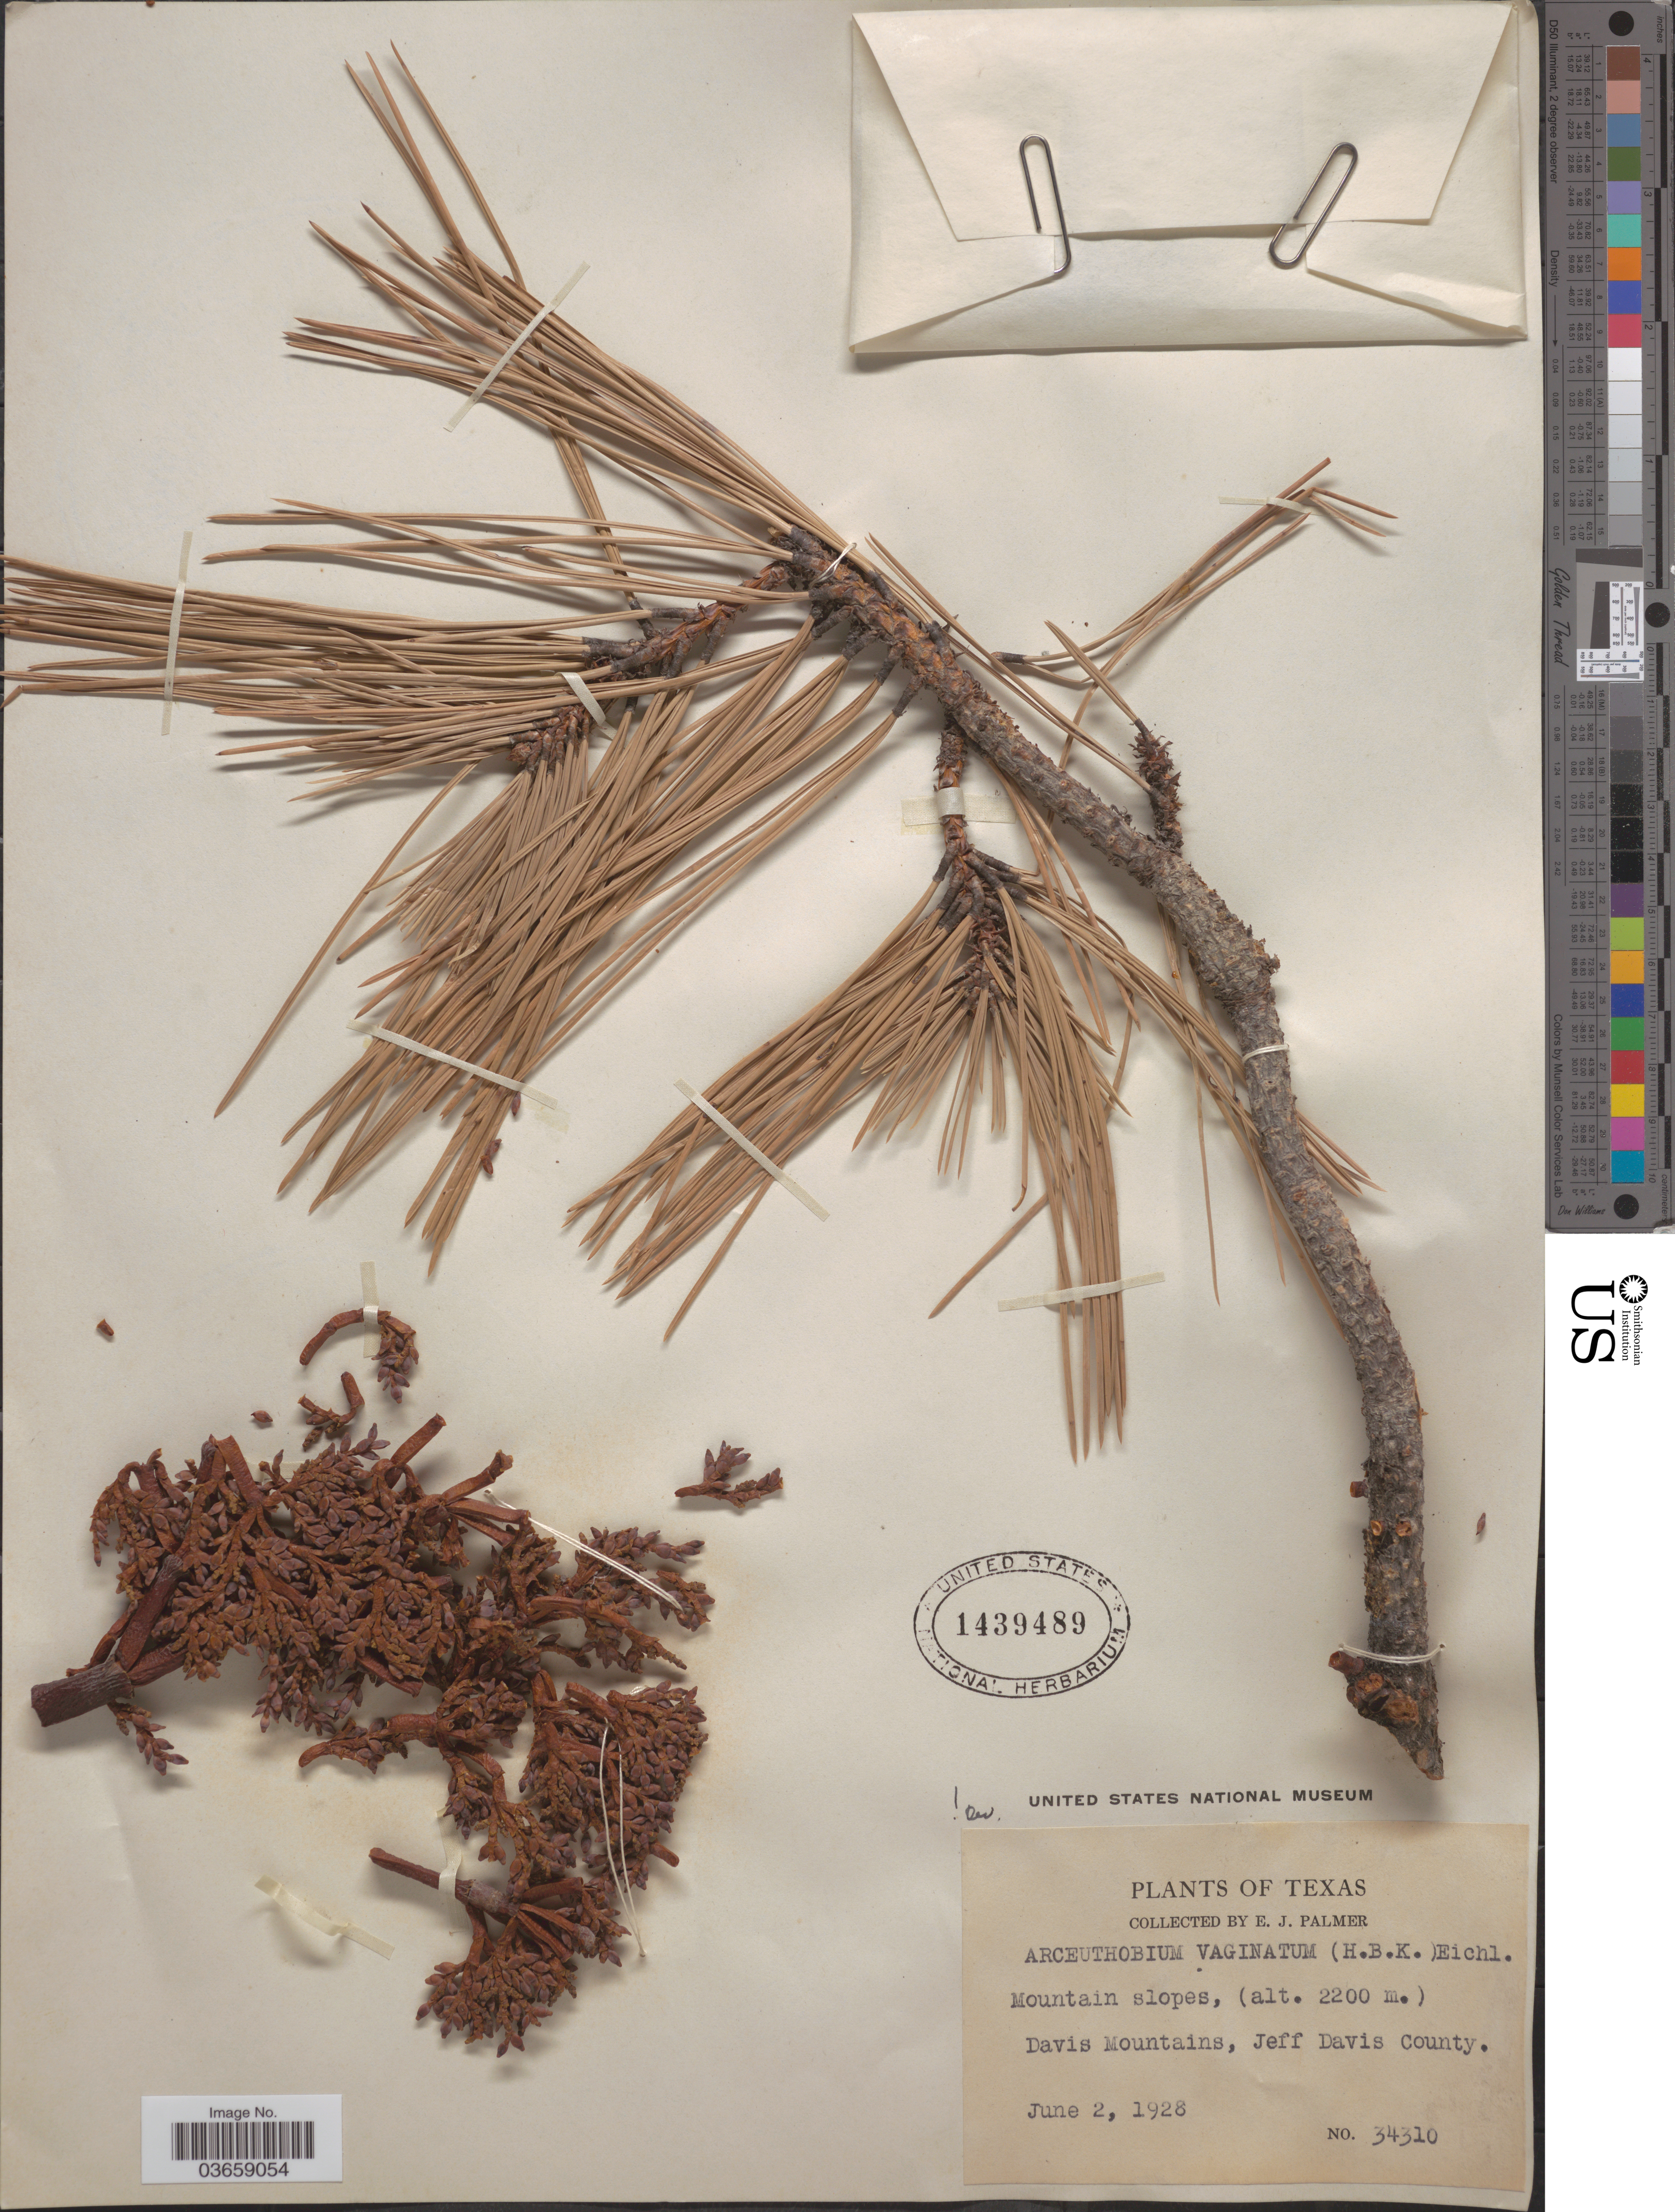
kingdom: Plantae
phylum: Tracheophyta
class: Magnoliopsida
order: Santalales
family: Viscaceae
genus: Arceuthobium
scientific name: Arceuthobium vaginatum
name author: (Humb. & Bonpl. ex Willd.) J. Presl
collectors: E. J. Palmer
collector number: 34310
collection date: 1928-06-02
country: United States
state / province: Texas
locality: Mountain slopes. Davis Mountains, Jeff Davis County.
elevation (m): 2200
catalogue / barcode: US 1439489